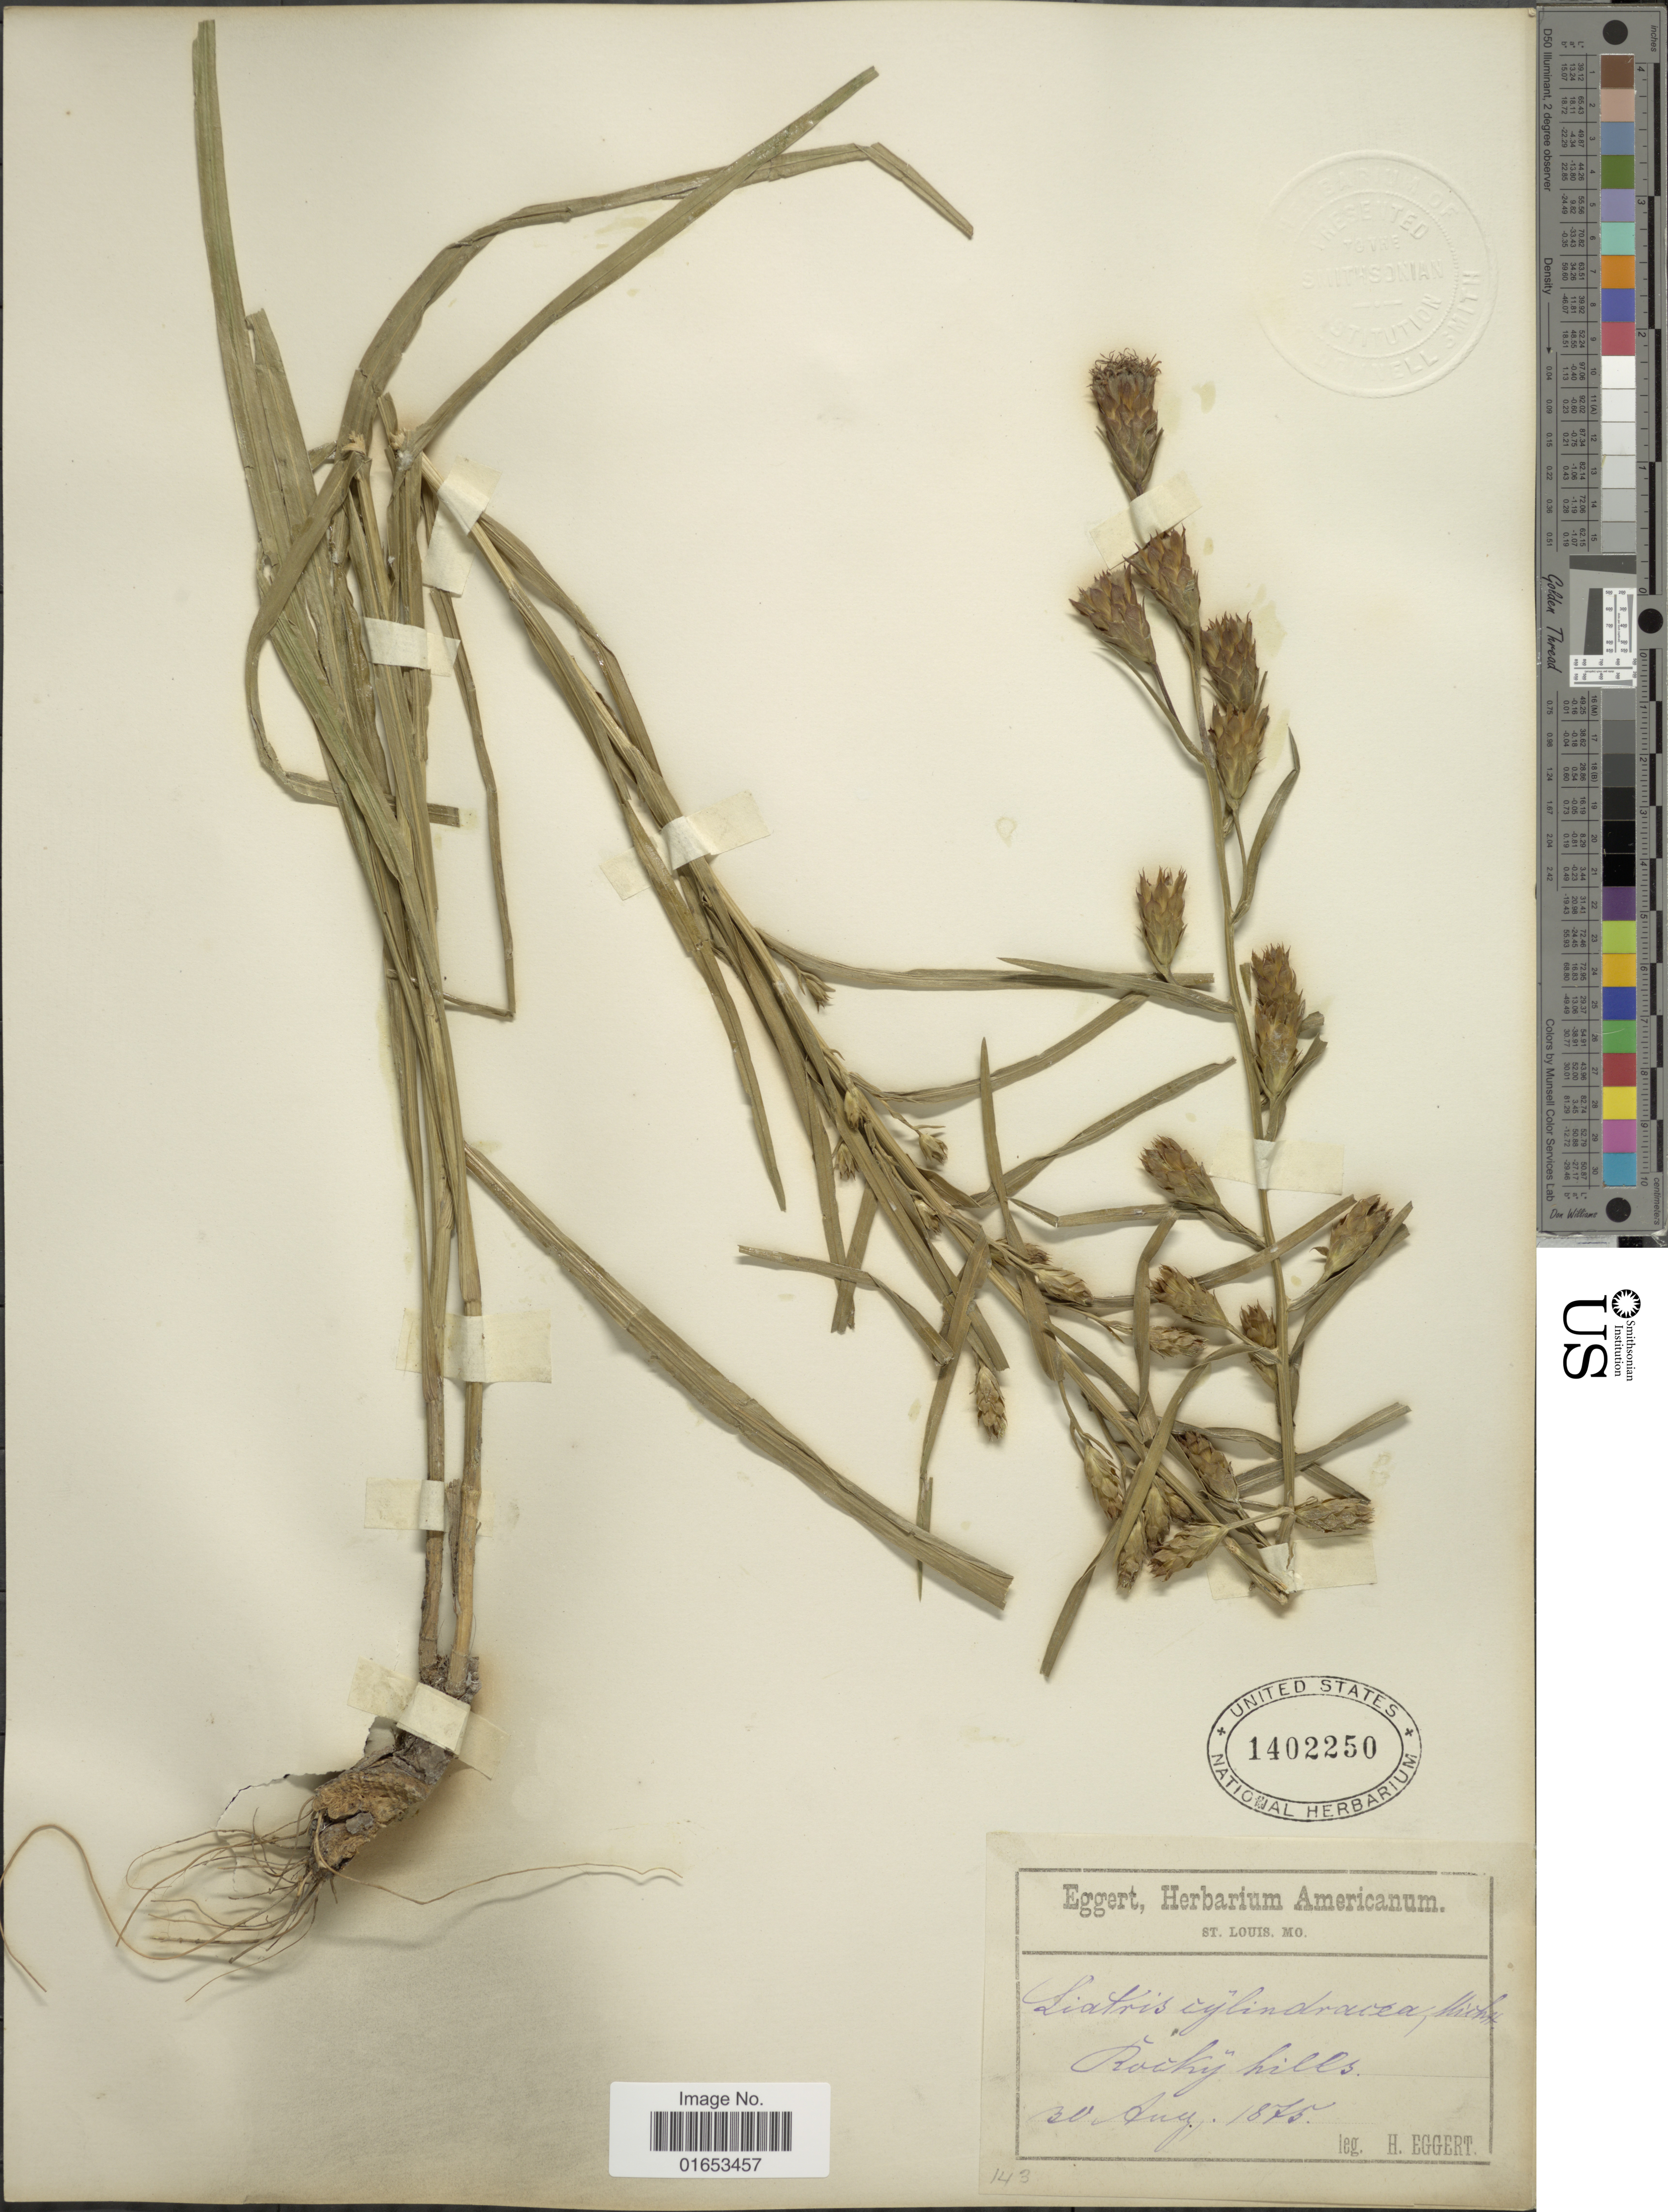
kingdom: Plantae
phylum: Tracheophyta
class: Magnoliopsida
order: Asterales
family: Asteraceae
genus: Liatris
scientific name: Liatris cylindracea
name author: Michaux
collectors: H. Eggert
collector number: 143?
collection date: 1875-08-30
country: United States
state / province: Missouri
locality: St, Louis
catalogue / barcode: US 1402250